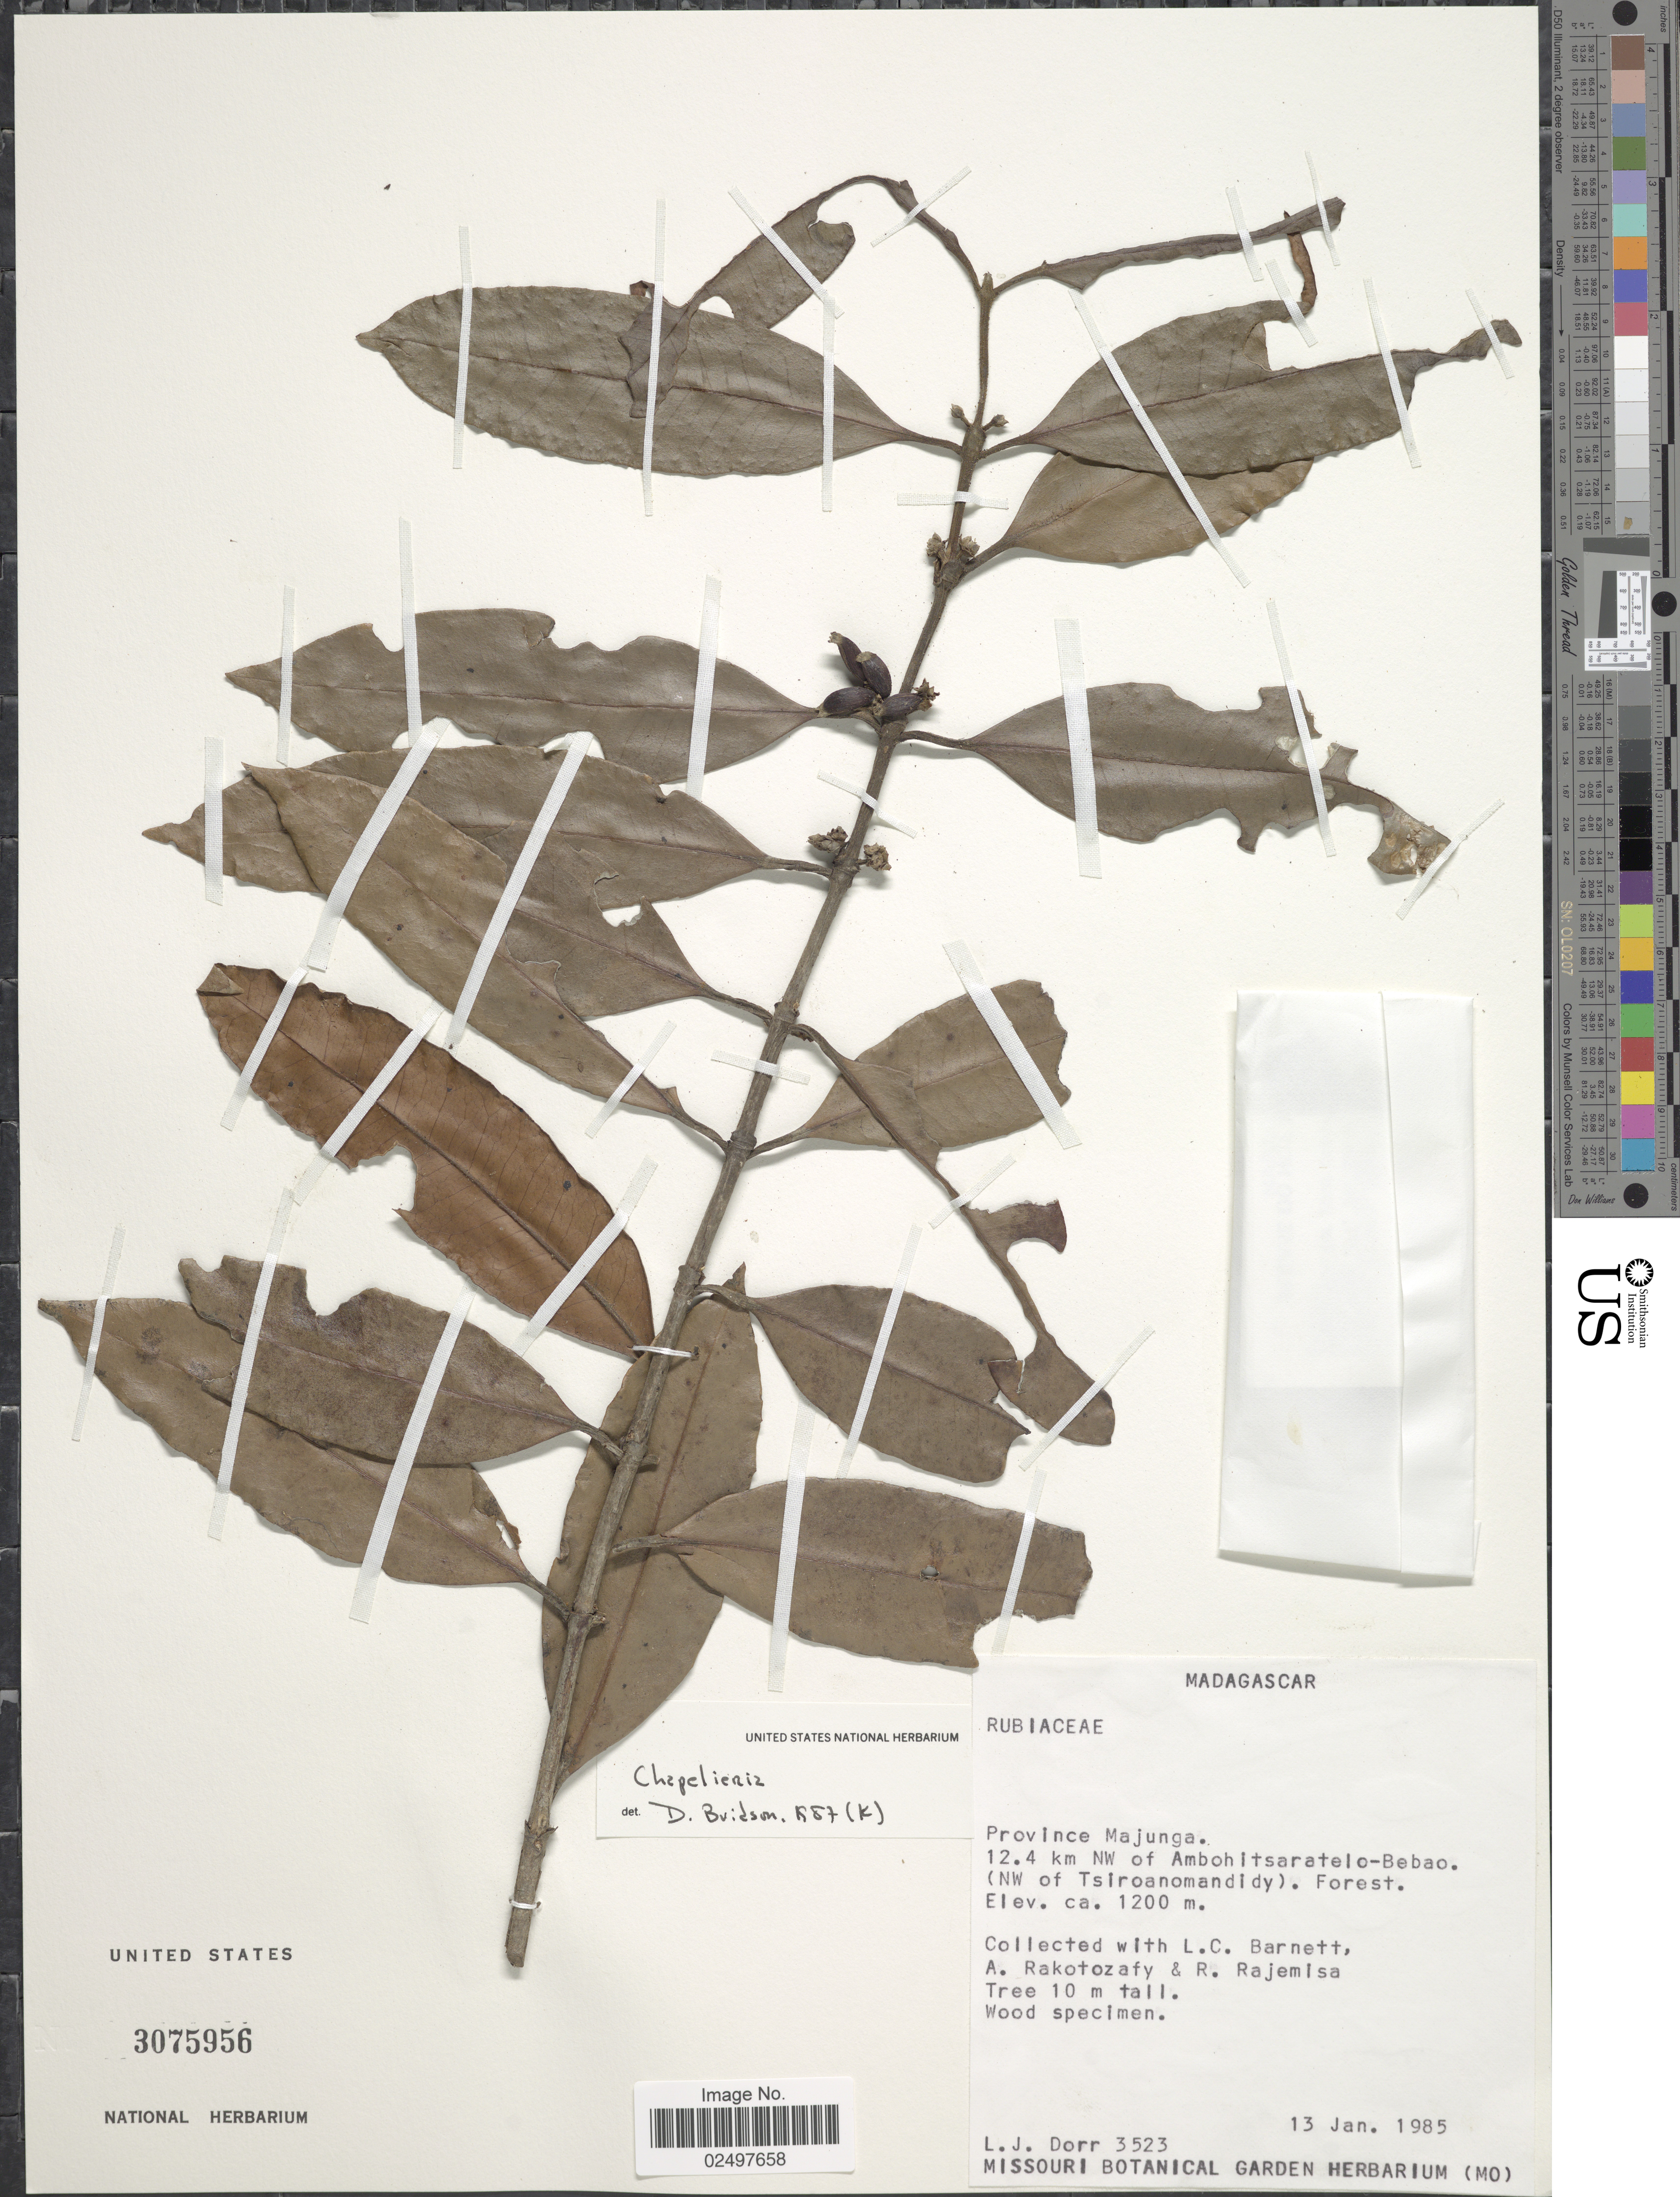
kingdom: Plantae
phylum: Tracheophyta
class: Magnoliopsida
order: Gentianales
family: Rubiaceae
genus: Chapelieria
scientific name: Chapelieria sp.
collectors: L. J. Dorr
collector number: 3523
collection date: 1985-01-13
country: Madagascar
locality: Province Majunga. 12.4 km NW of Ambohitsaratelo- Bebao. (NW of Tsiroanomandidy)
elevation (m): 1200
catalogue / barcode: US 3075956